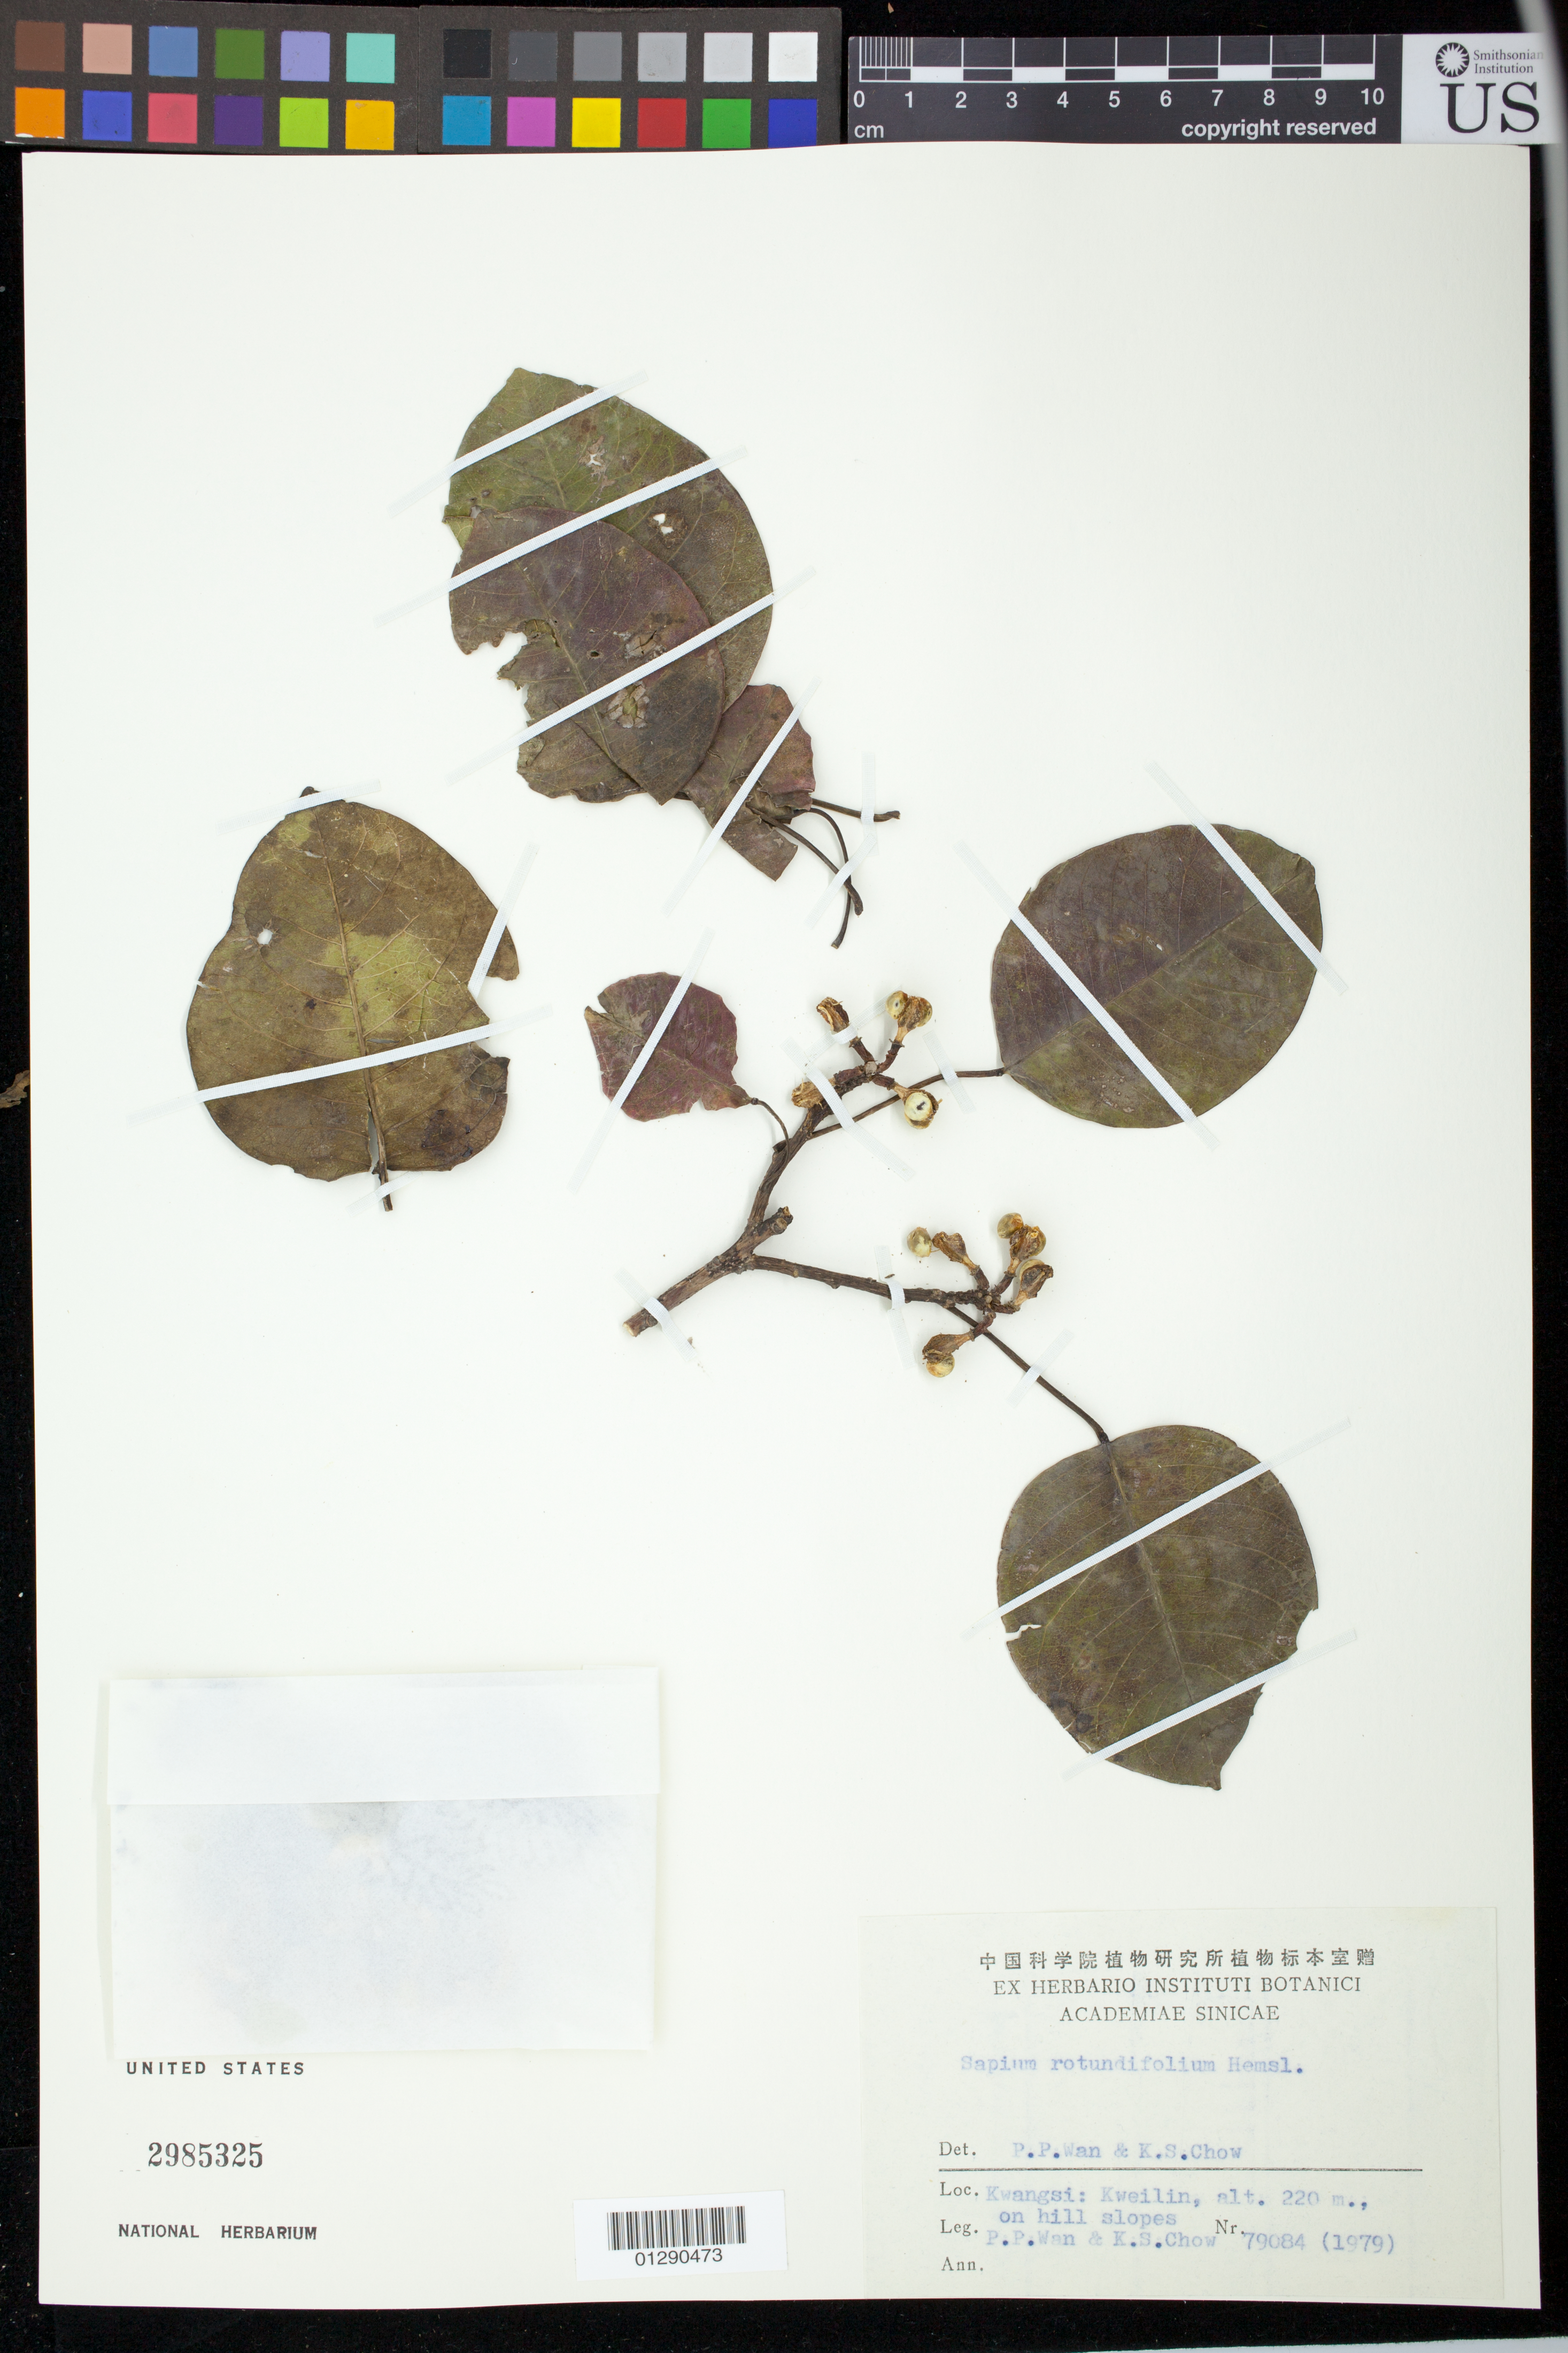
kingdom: Plantae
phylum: Tracheophyta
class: Magnoliopsida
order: Malpighiales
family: Euphorbiaceae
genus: Sapium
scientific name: Sapium rotundifolium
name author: Hemsl.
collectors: P. Wan & K. S. Chow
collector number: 79084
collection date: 1979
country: China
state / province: Guangxi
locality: Kweilin [Guilin]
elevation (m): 220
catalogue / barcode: US 2985325